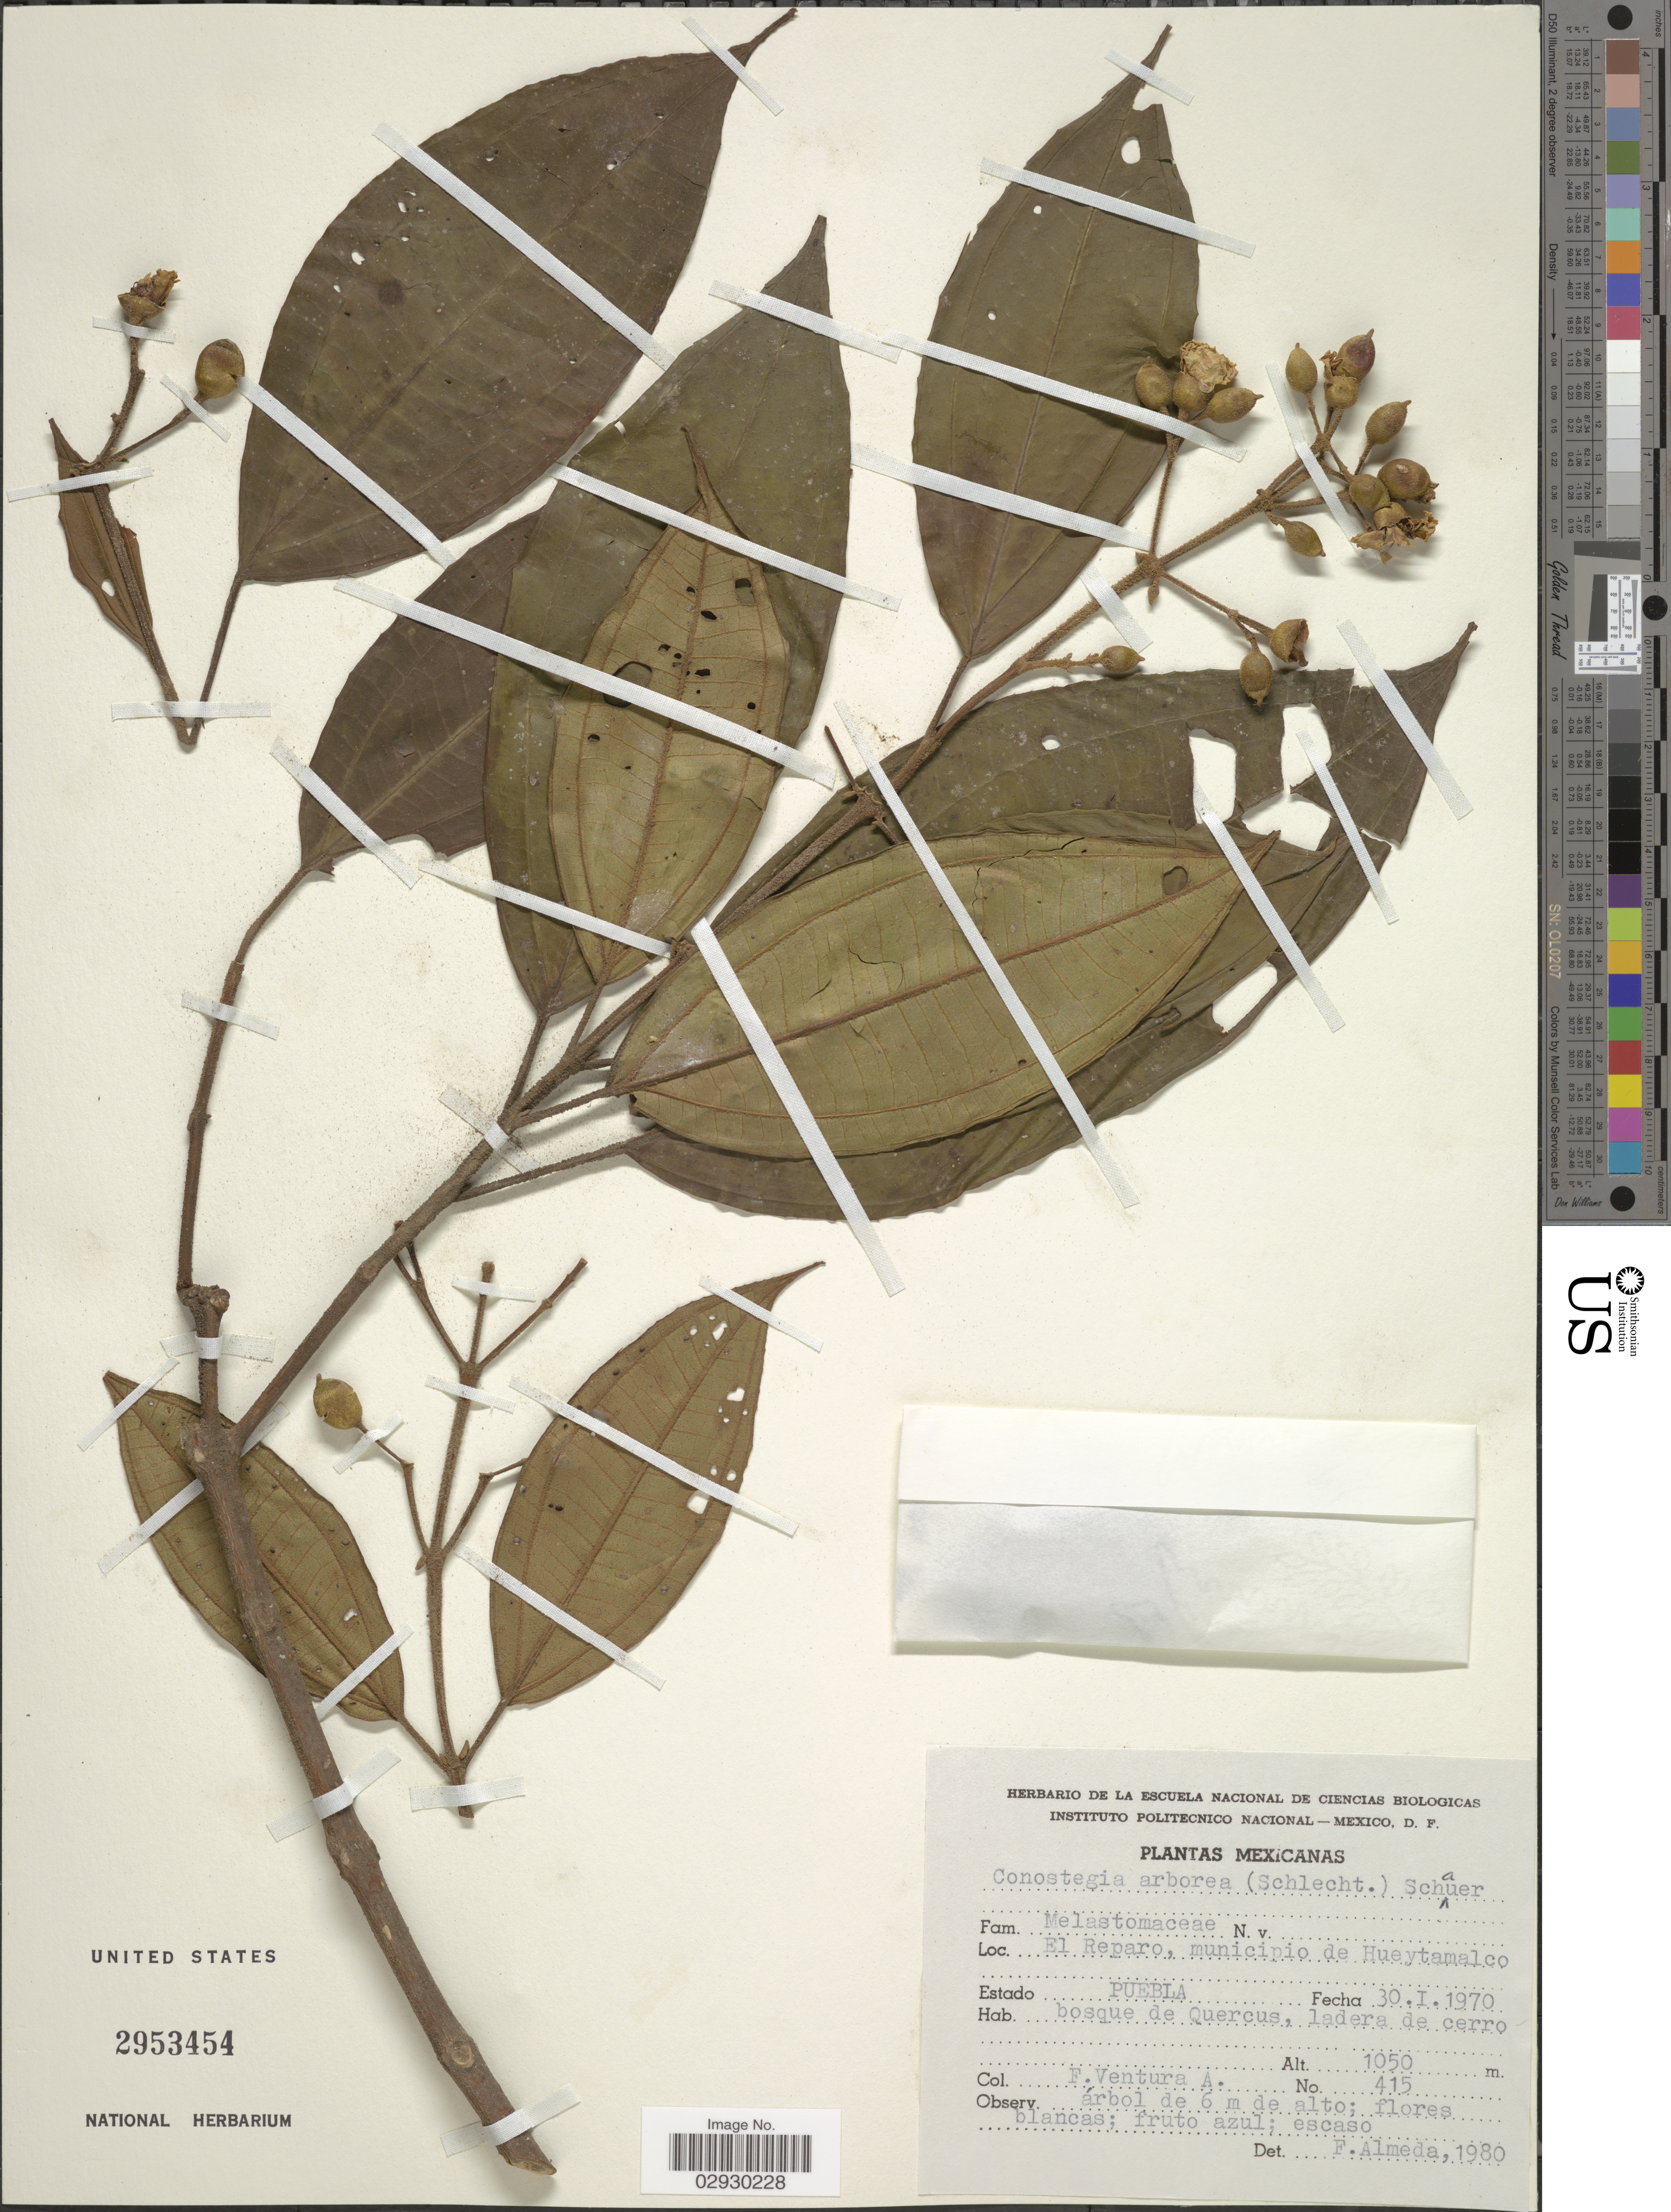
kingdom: Plantae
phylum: Tracheophyta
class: Magnoliopsida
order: Myrtales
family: Melastomataceae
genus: Conostegia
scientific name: Conostegia arborea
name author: Steud.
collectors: F. Ventura A.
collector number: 415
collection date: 1970-01-30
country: Mexico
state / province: Puebla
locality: El Reparo, municipio de Hueytamalco.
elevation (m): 1050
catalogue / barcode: US 2953454